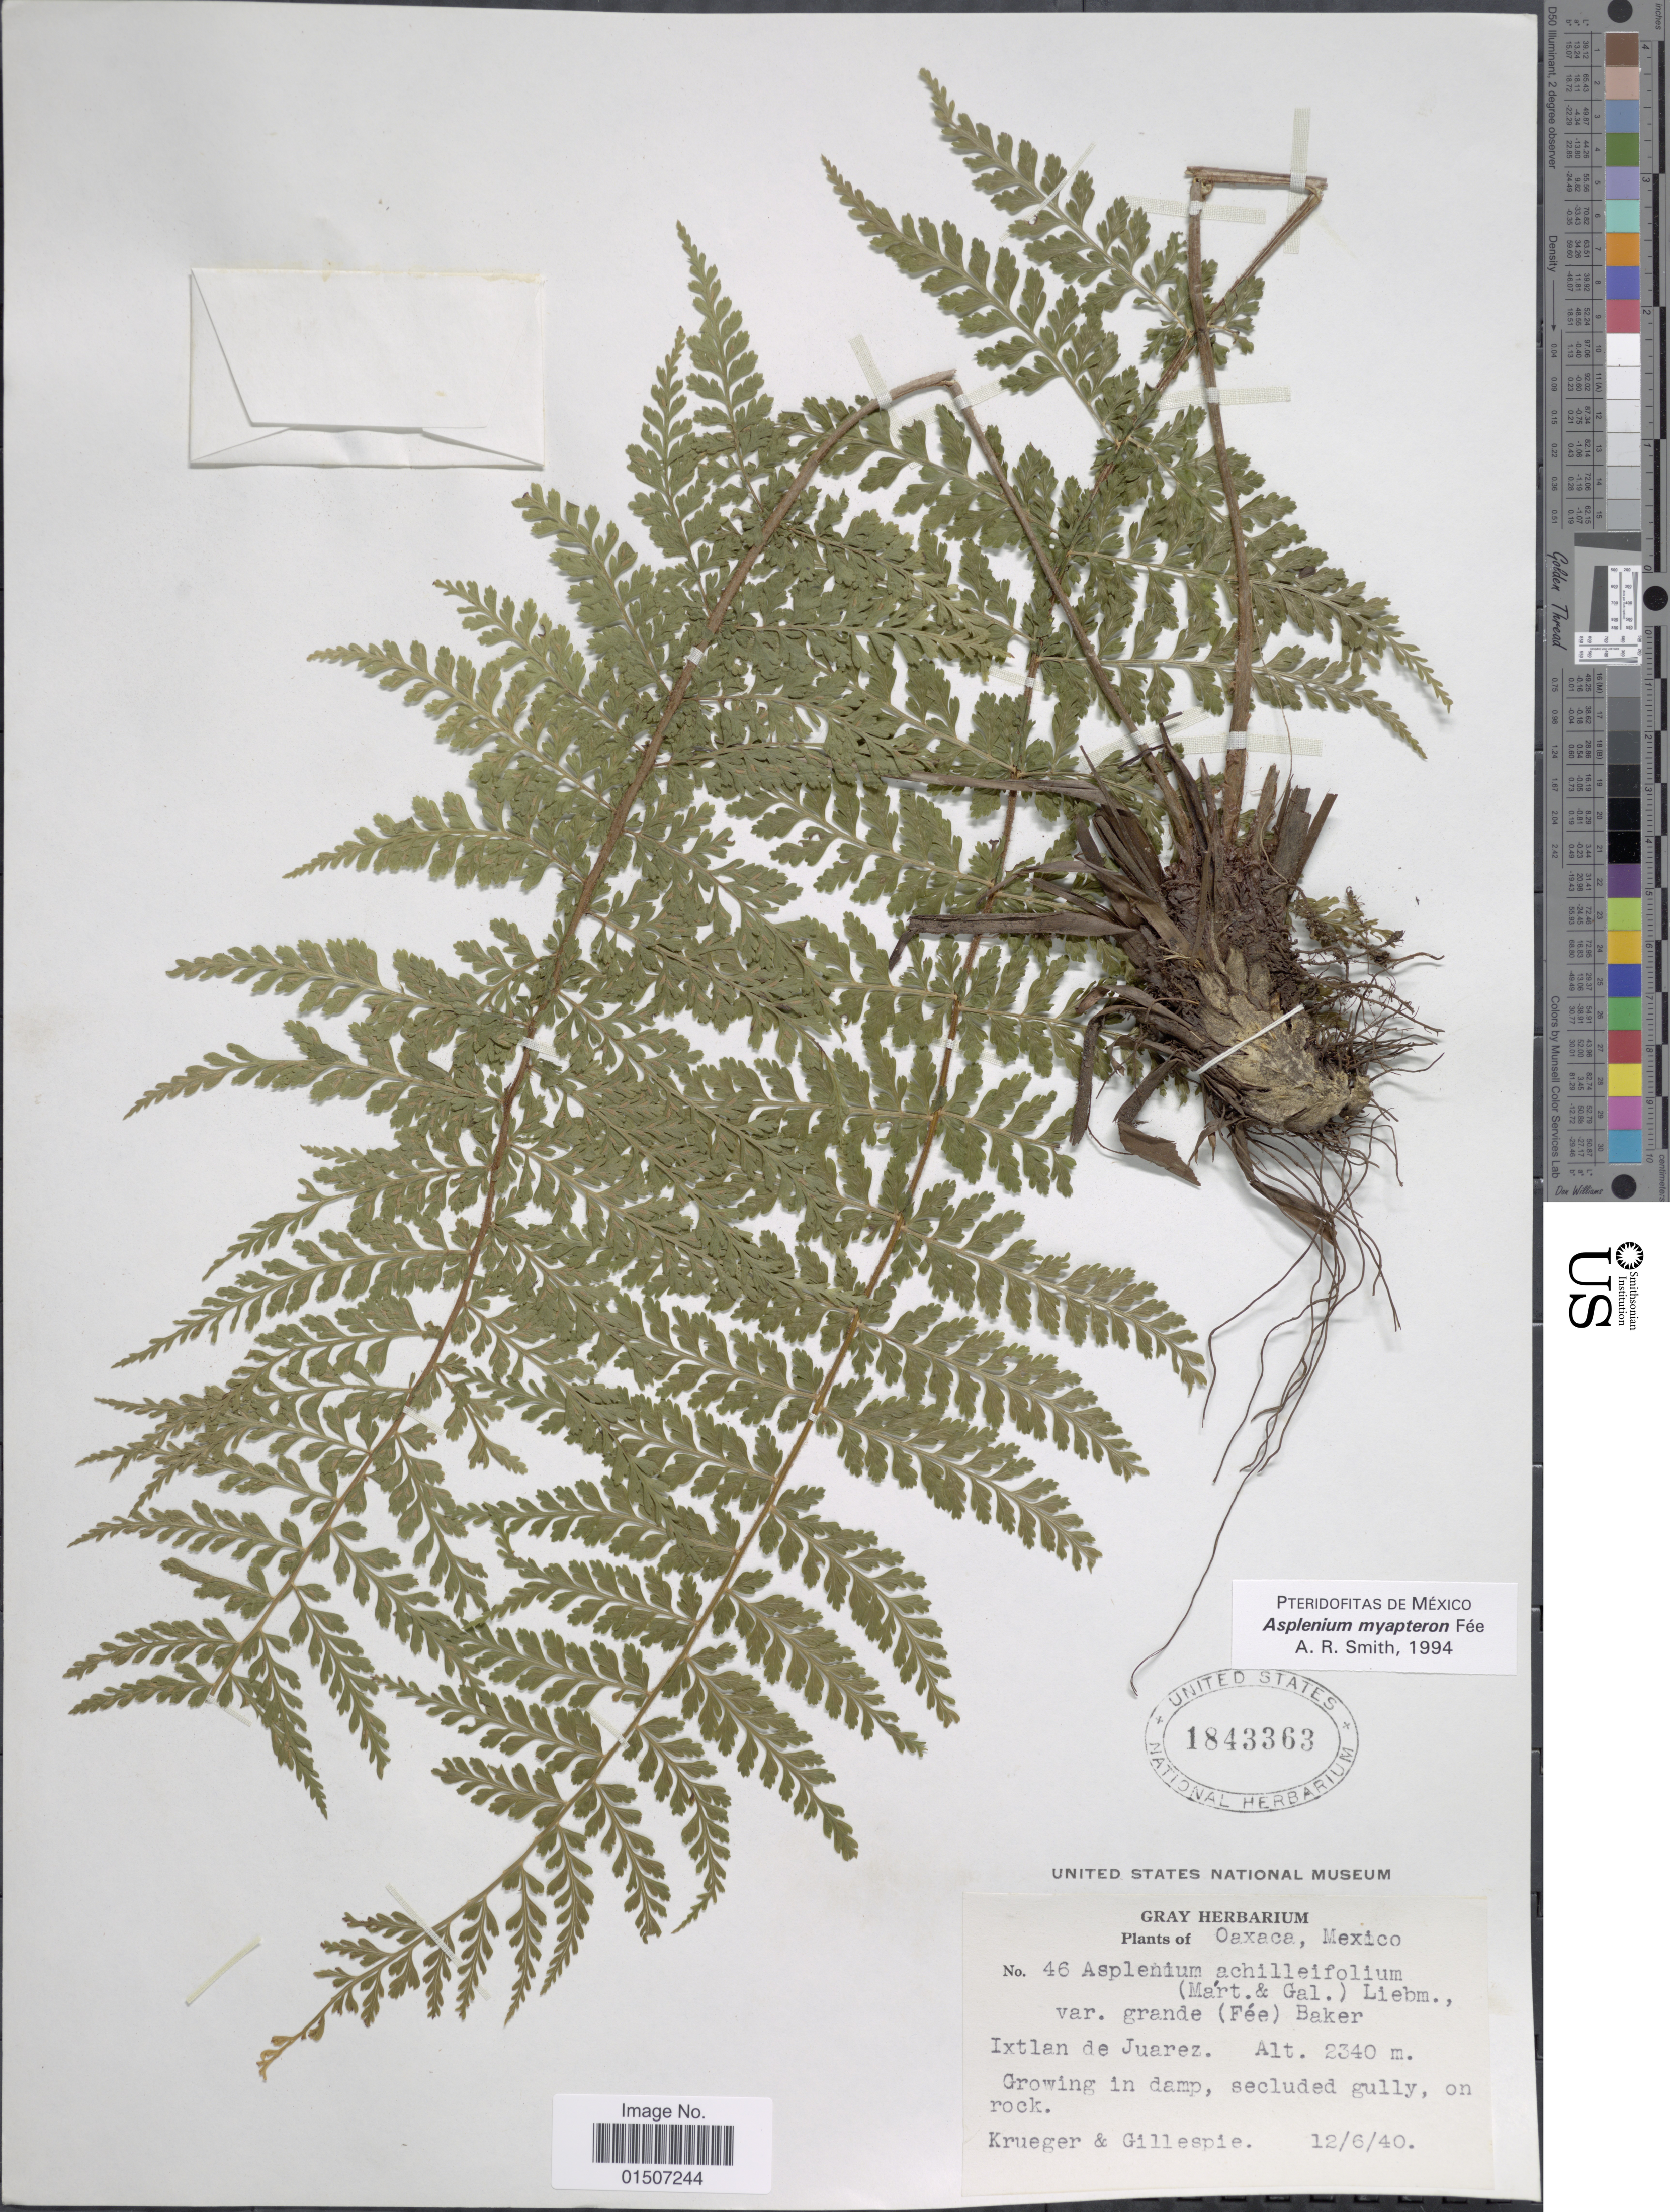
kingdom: Plantae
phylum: Tracheophyta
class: Polypodiopsida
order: Polypodiales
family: Aspleniaceae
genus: Asplenium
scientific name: Asplenium myapteron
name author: Fée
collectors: Krueger & -- Gillespie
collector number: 46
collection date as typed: Transcribed d/m/y: 12/6/40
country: Mexico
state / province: Oaxaca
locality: Ixtlan de Juarez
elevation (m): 2340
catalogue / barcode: US 1843363